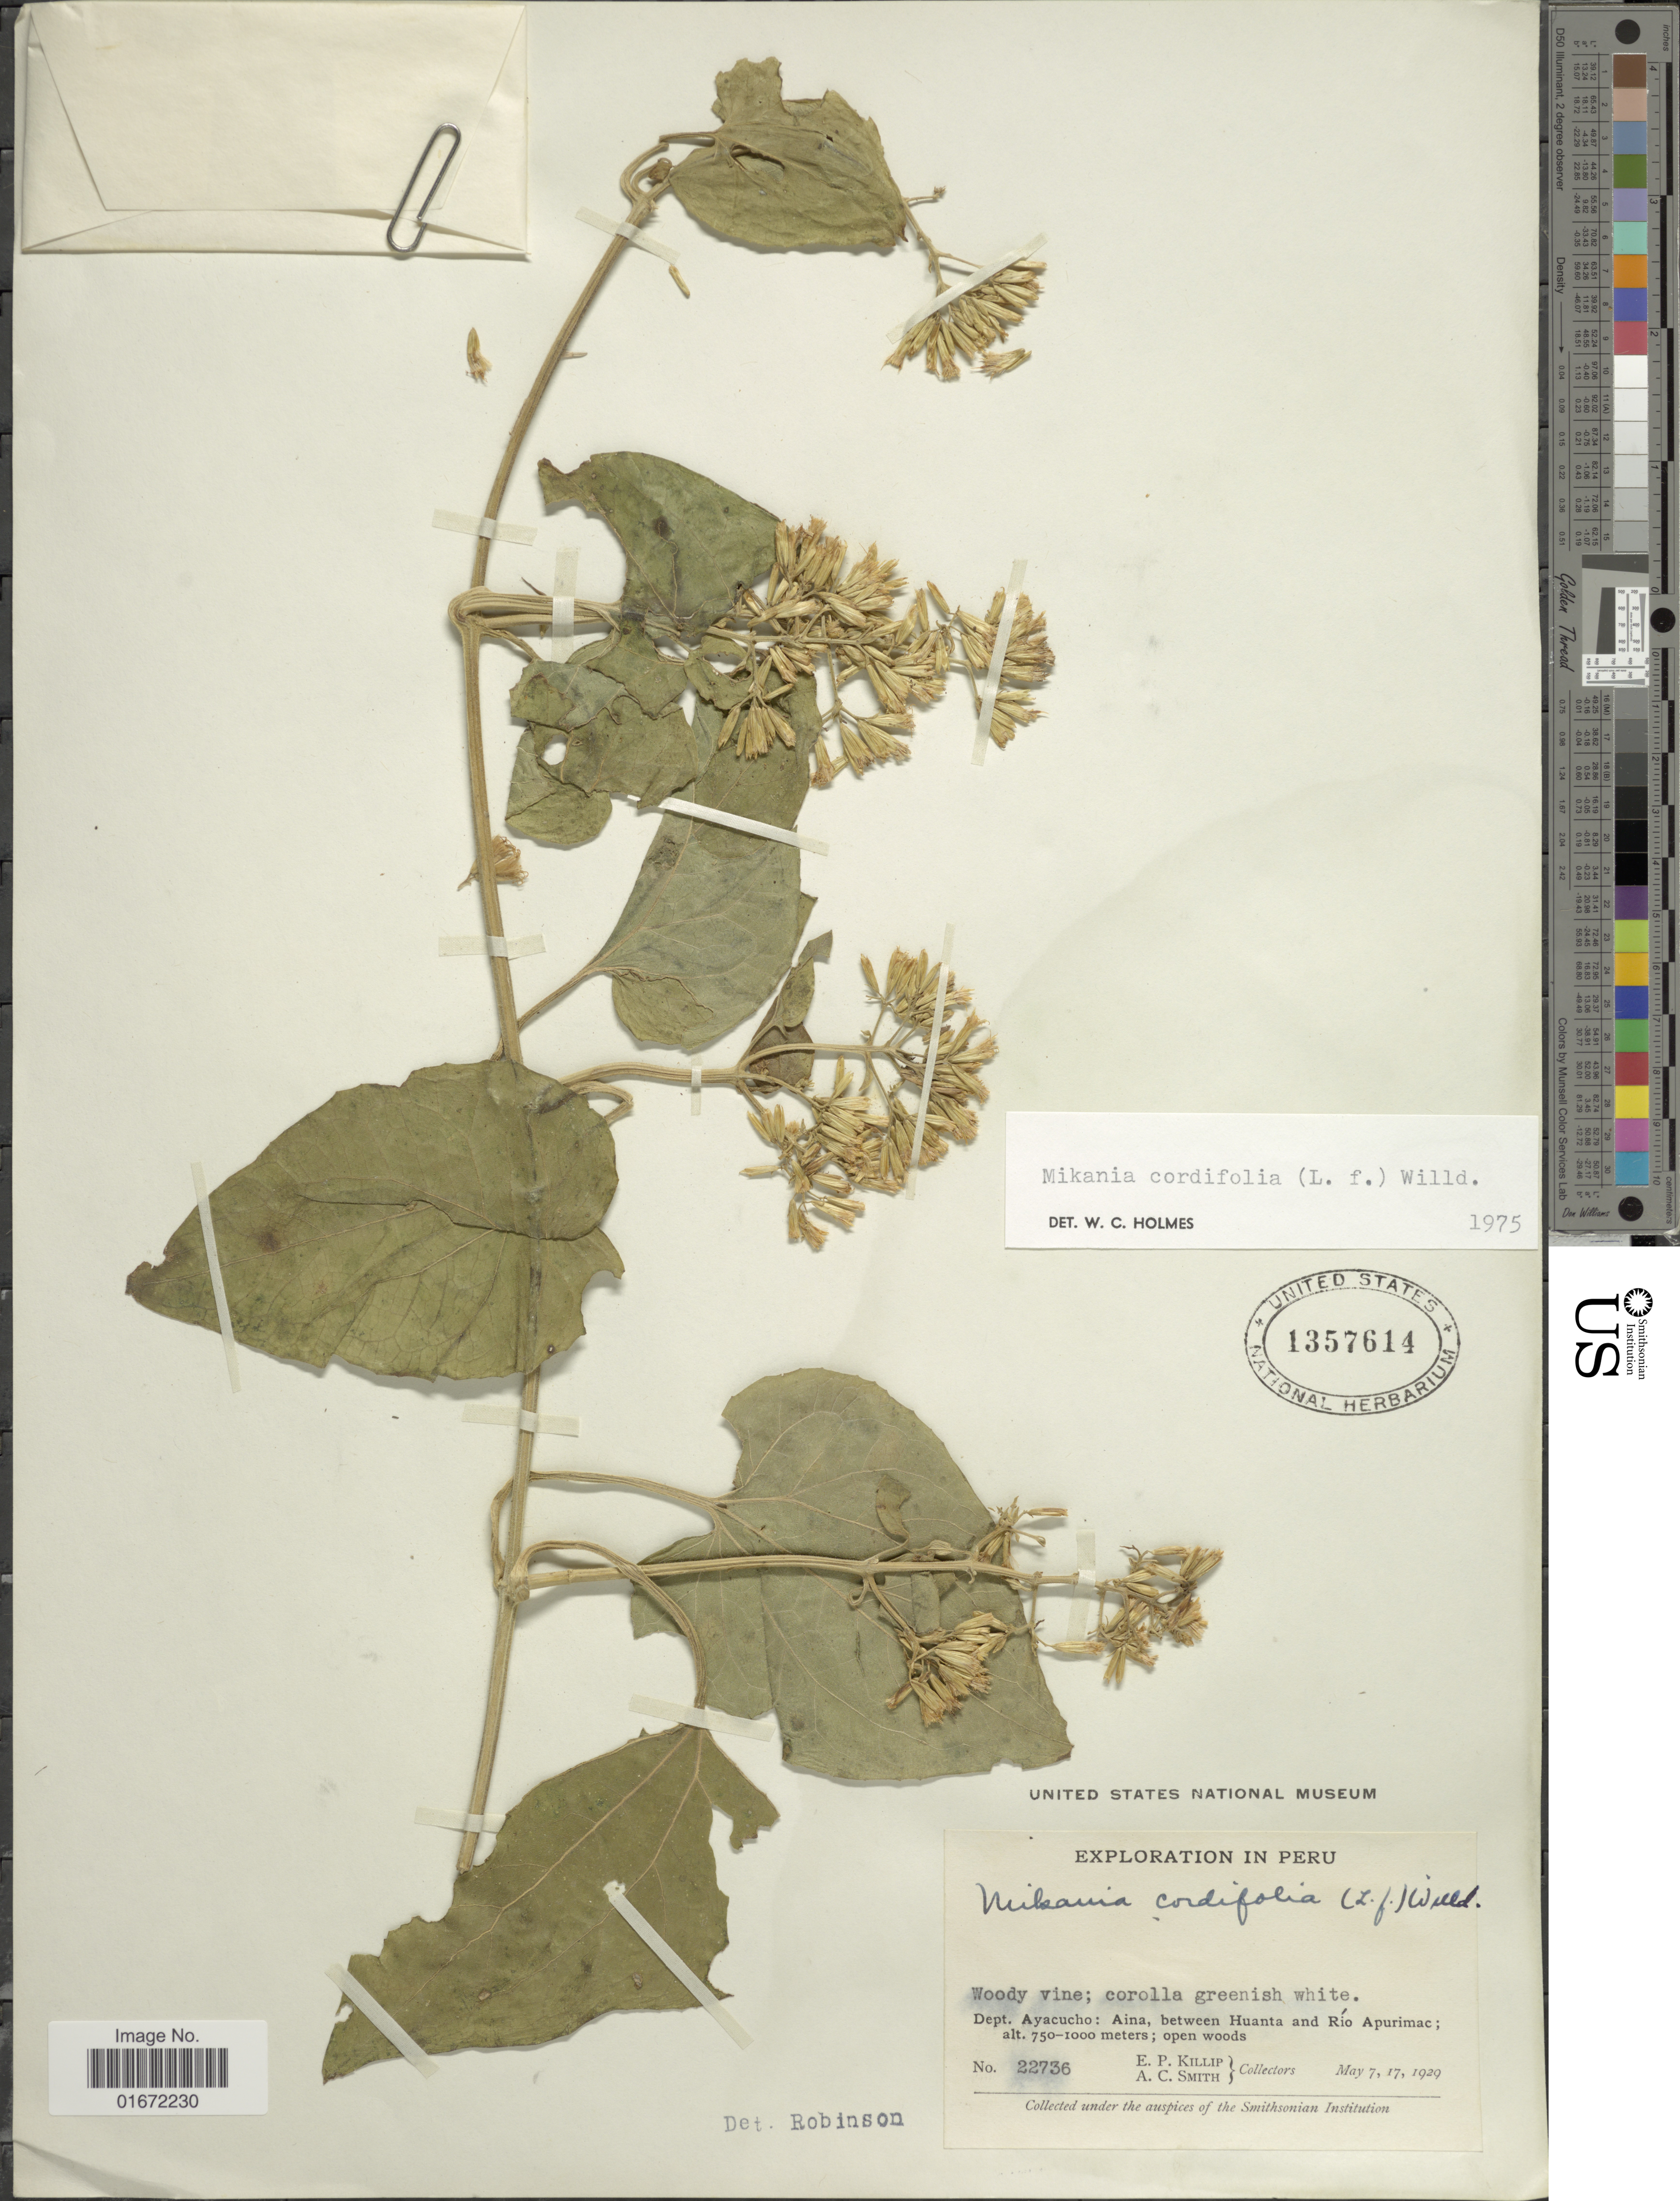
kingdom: Plantae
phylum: Tracheophyta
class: Magnoliopsida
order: Asterales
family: Asteraceae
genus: Mikania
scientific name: Mikania cordifolia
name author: Kunth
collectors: E. P. Killip & A. C. Smith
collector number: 22736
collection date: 1929-05-07/1929-05-17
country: Peru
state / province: Ayacucho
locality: Dept. Ayacucho: Aina, between Huanta and Río Apurimac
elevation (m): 750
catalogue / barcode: US 1357614